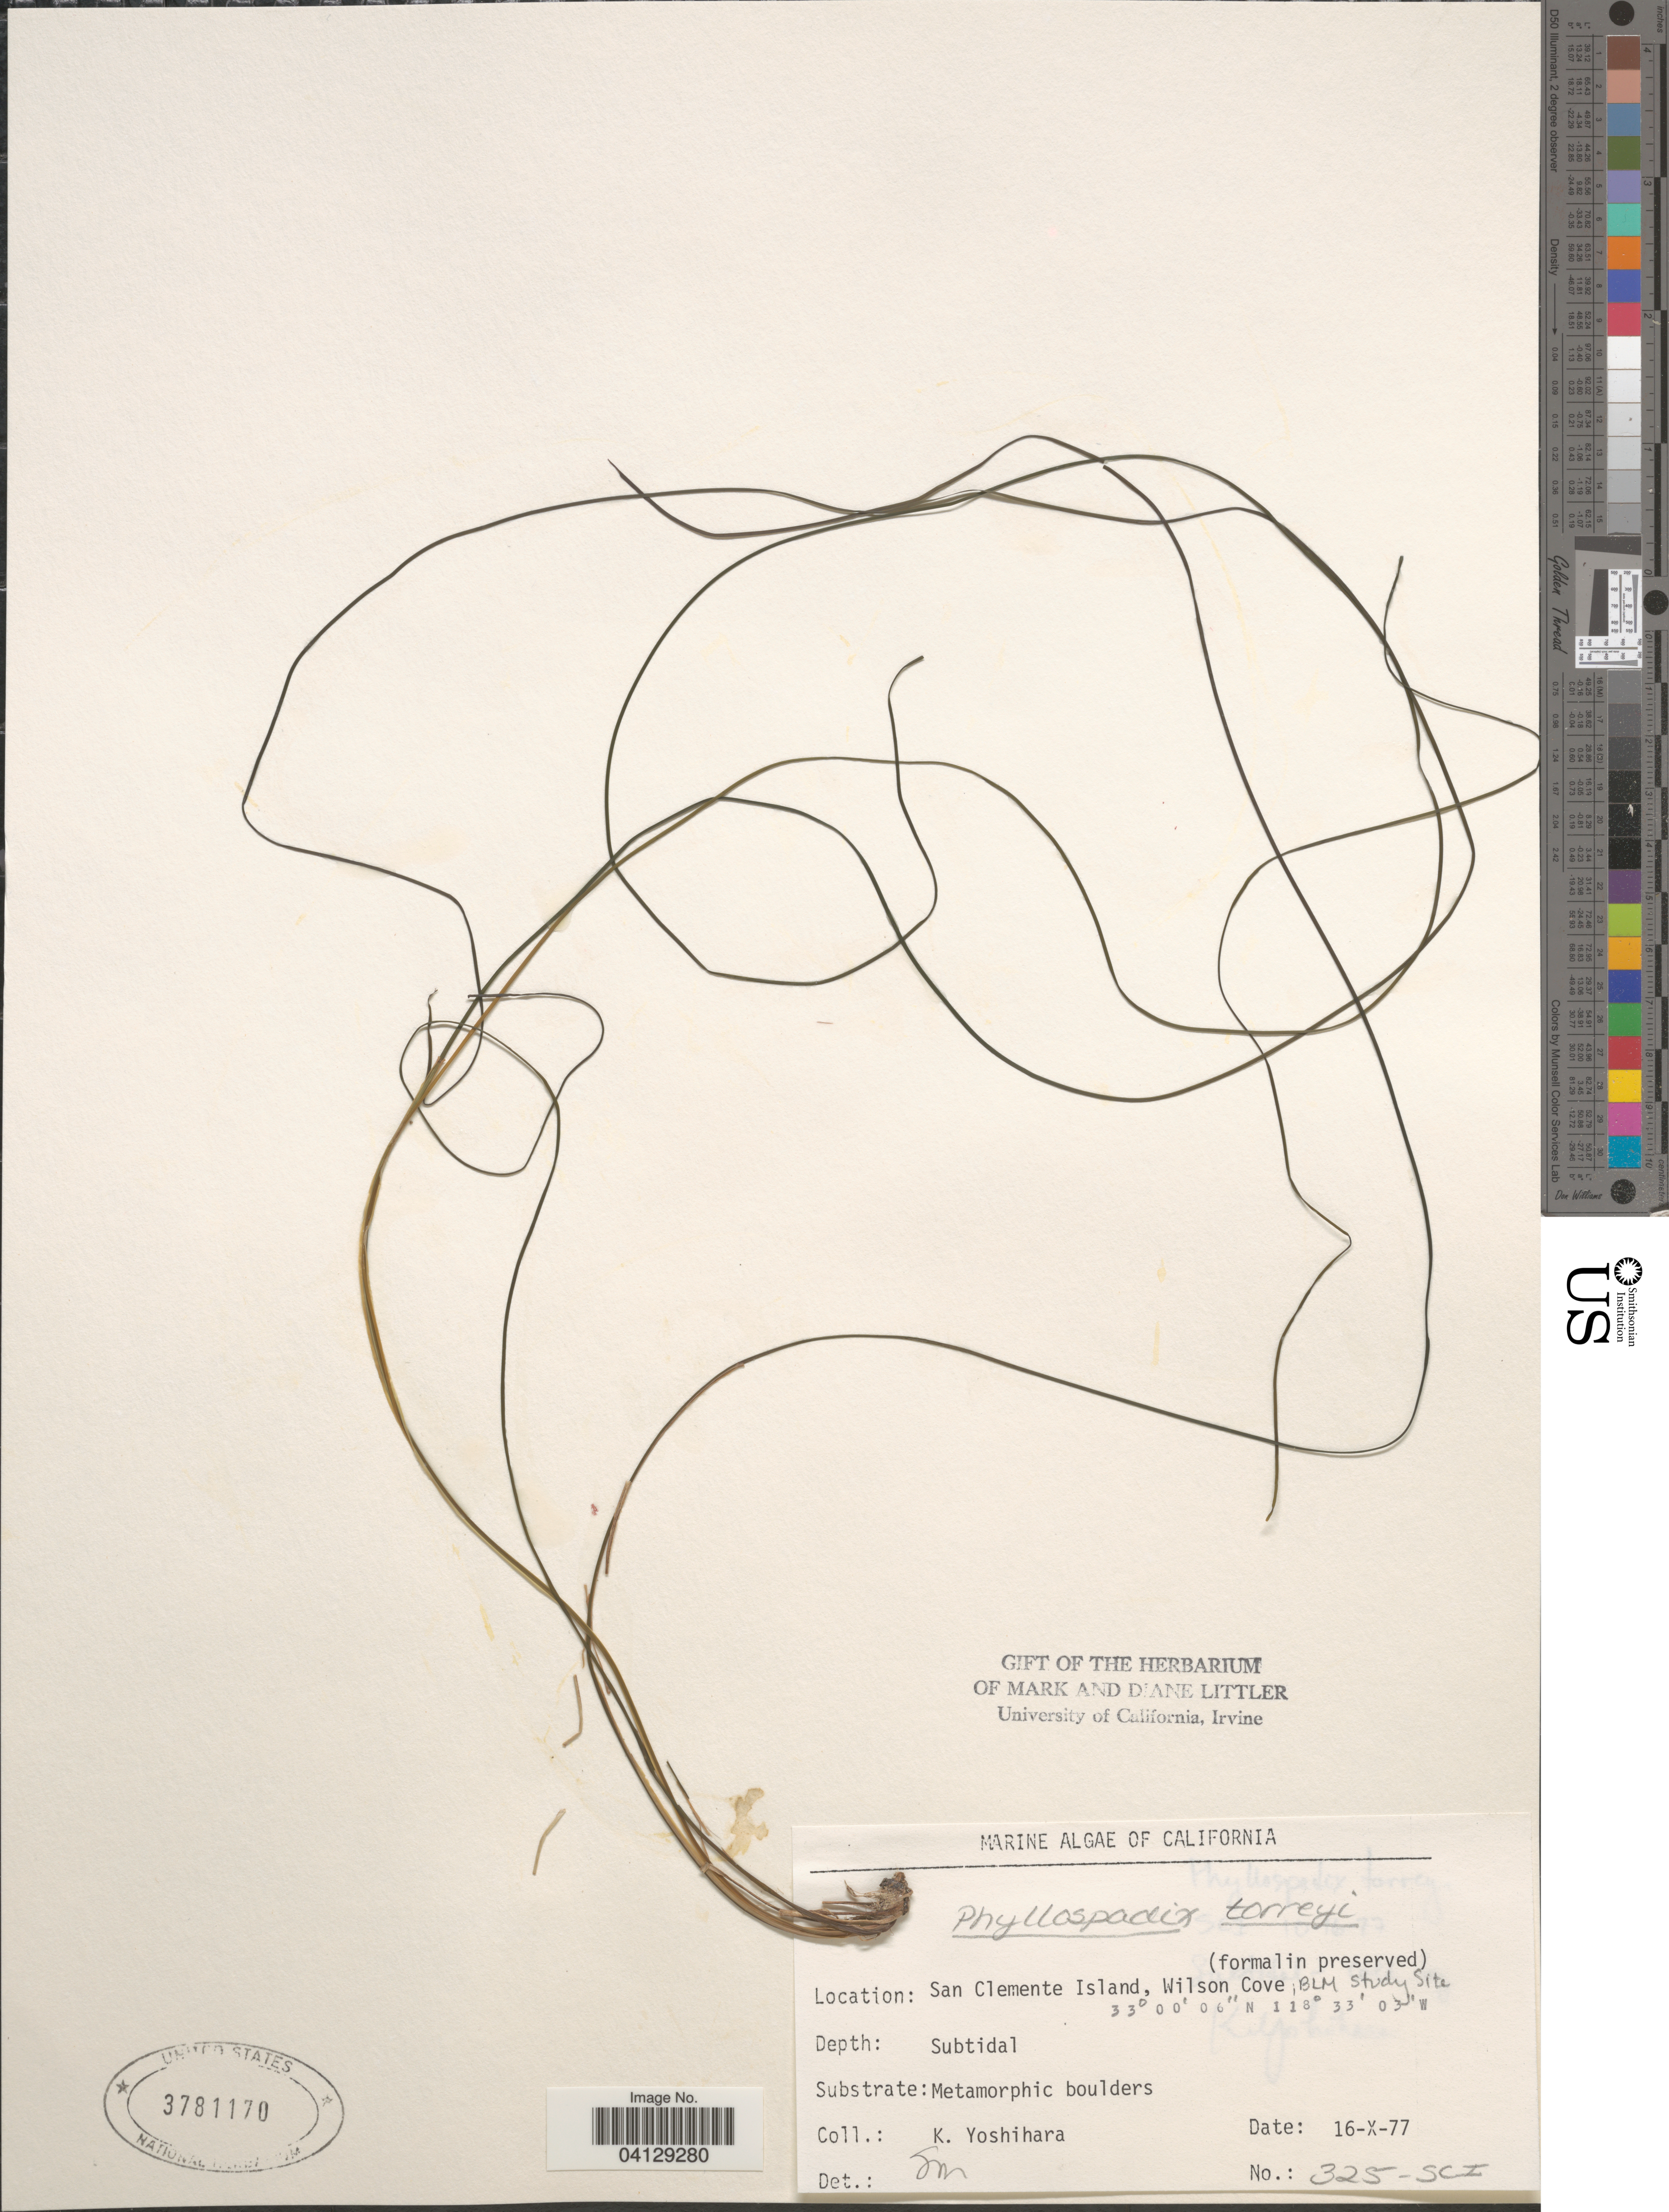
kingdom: Plantae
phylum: Tracheophyta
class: Liliopsida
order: Alismatales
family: Zosteraceae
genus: Phyllospadix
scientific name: Phyllospadix torreyi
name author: S. Watson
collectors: K. Yoshihara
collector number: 325-SCI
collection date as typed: Transcribed d/m/y: 16/10/77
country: United States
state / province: California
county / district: Los Angeles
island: San Clemente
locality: San Clemente Island, Wilson Cove, BLM Study Site.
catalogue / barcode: US 3781170